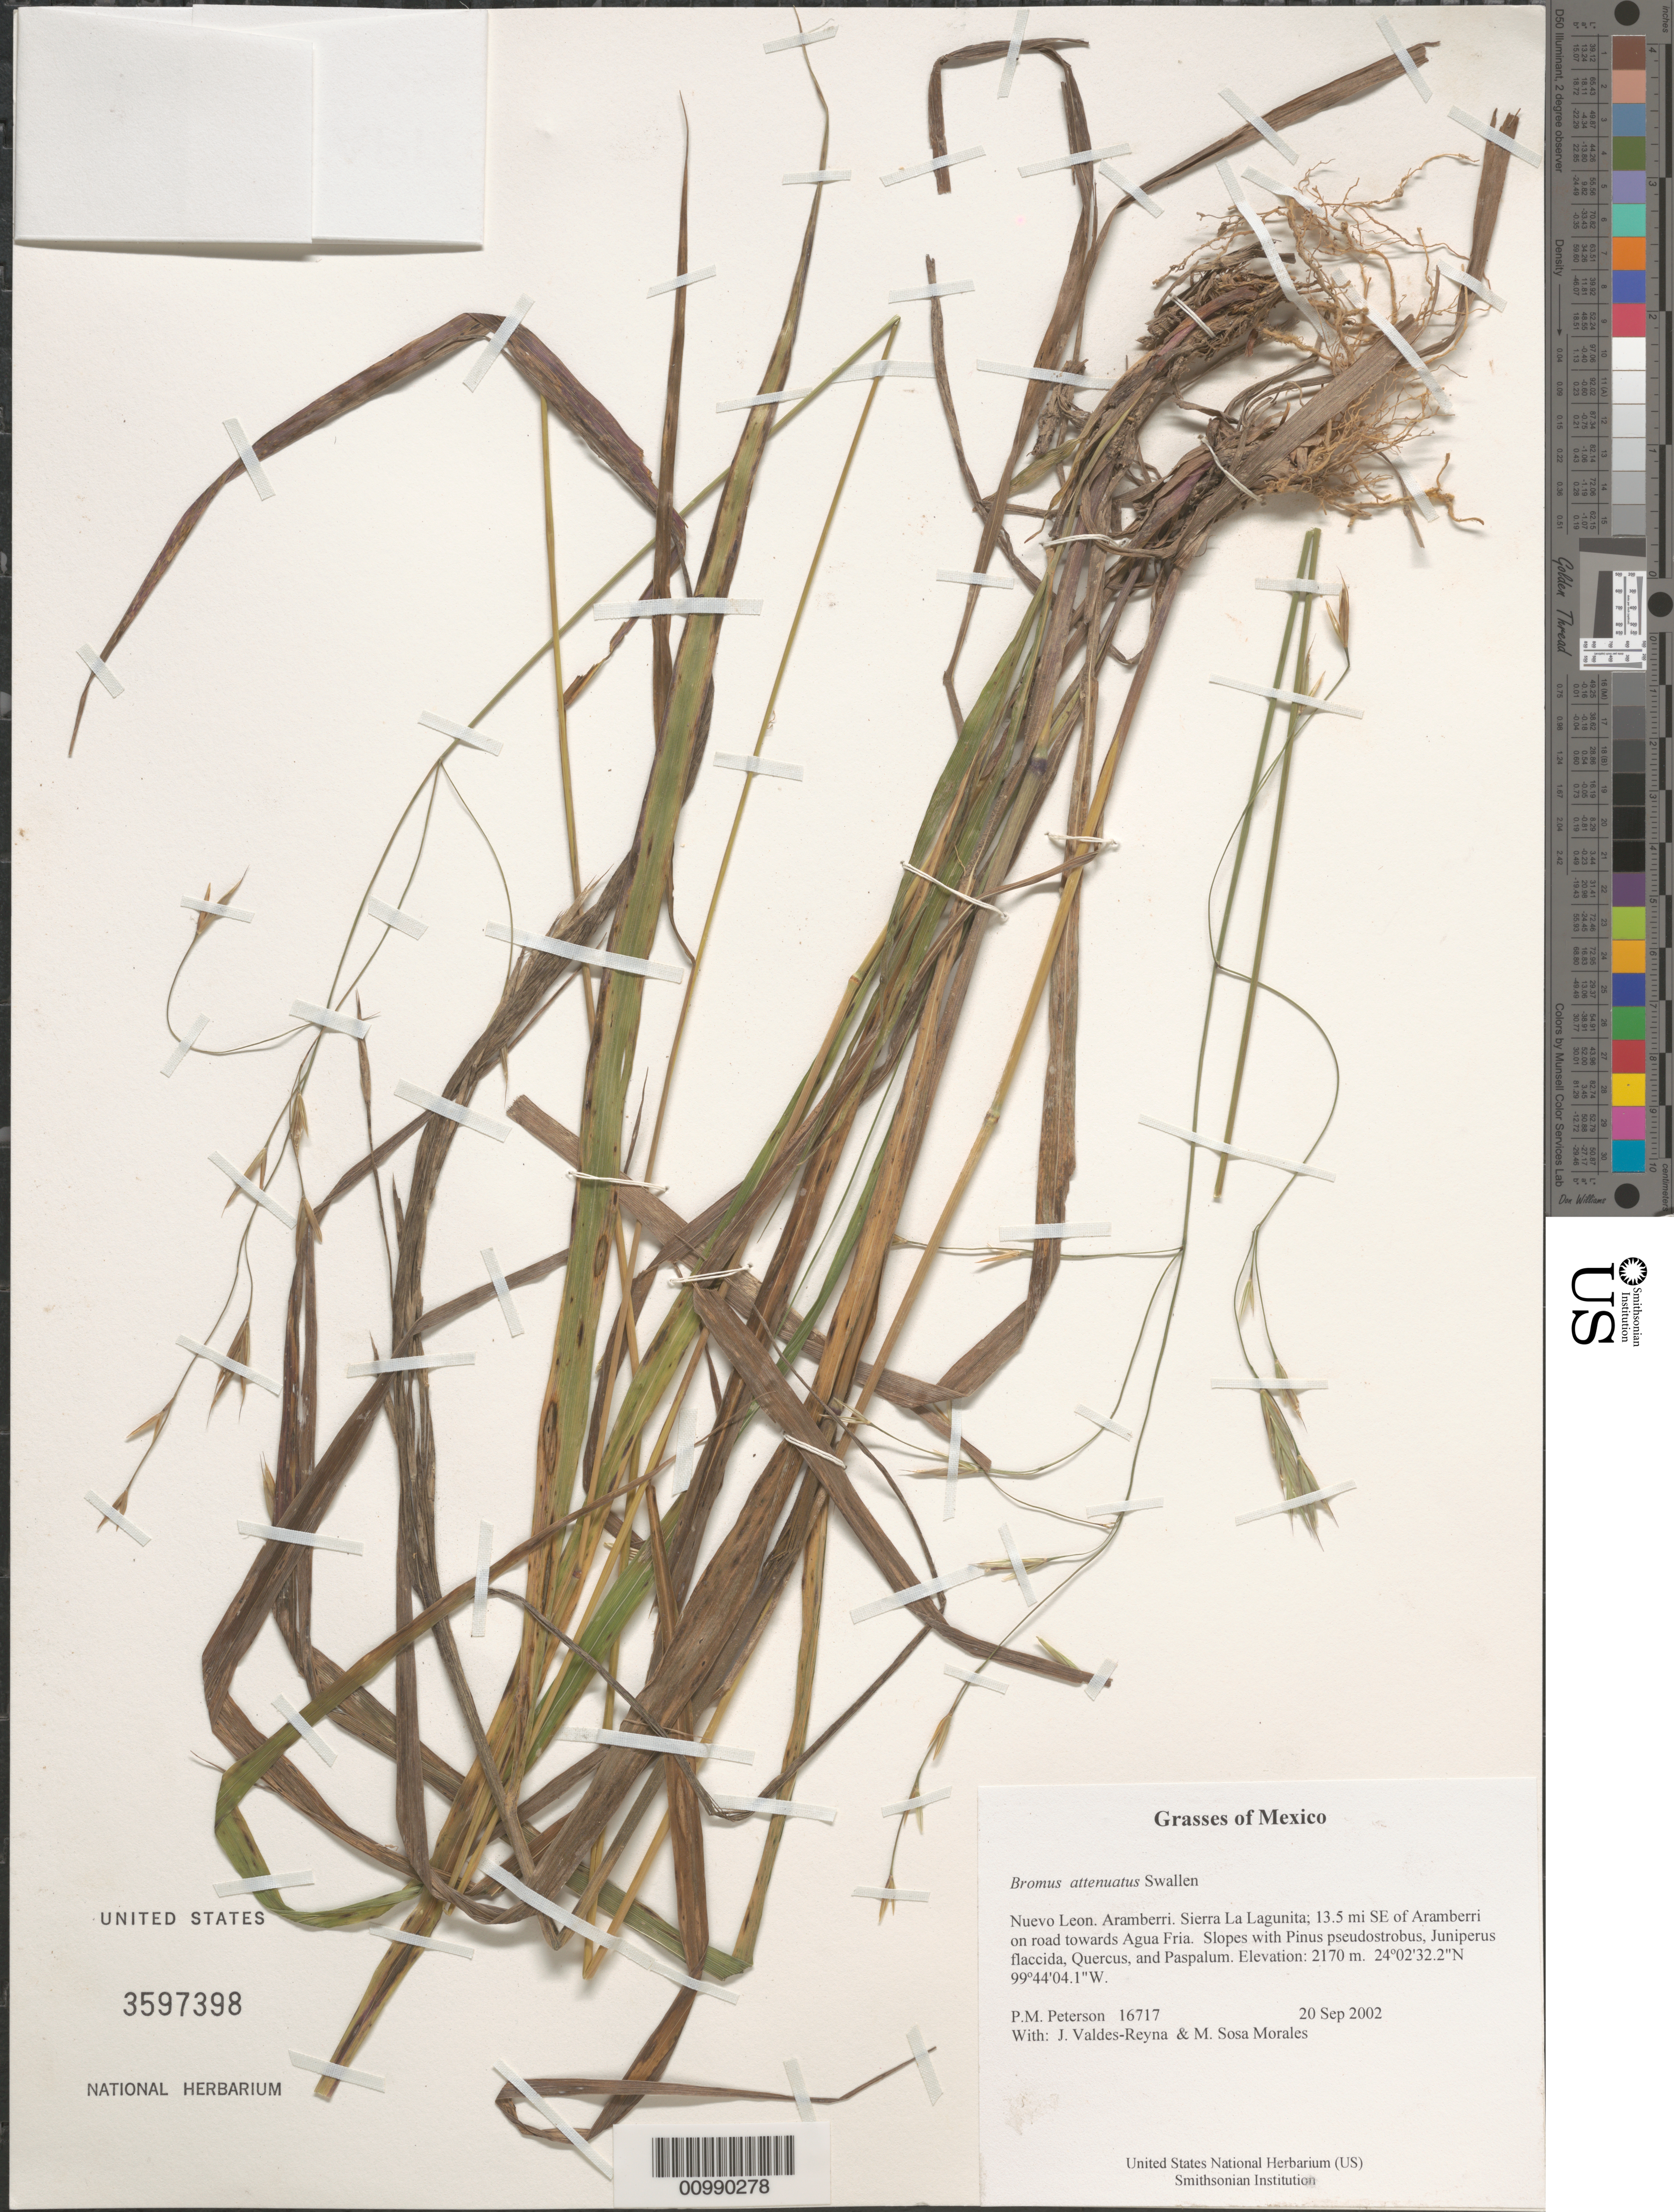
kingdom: Plantae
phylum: Tracheophyta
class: Liliopsida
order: Poales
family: Poaceae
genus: Bromus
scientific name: Bromus attenuatus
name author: Swallen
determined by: Saarela, J. M., (CAN), Canadian Museum of Nature (CANADA)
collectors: P. M. Peterson, J. Valdés-Reyna & M. Sosa Morales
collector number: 16717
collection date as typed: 20 Sep 2002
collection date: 2002-09-20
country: Mexico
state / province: Nuevo León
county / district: Aramberri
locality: Sierra La Lagunita; 13.5 mi SE of Aramberri on road towards Agua Fria. Slopes with Pinus pseudostrobus, Juniperus flaccida, Quercus, and Paspalum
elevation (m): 2170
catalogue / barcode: US 3597398